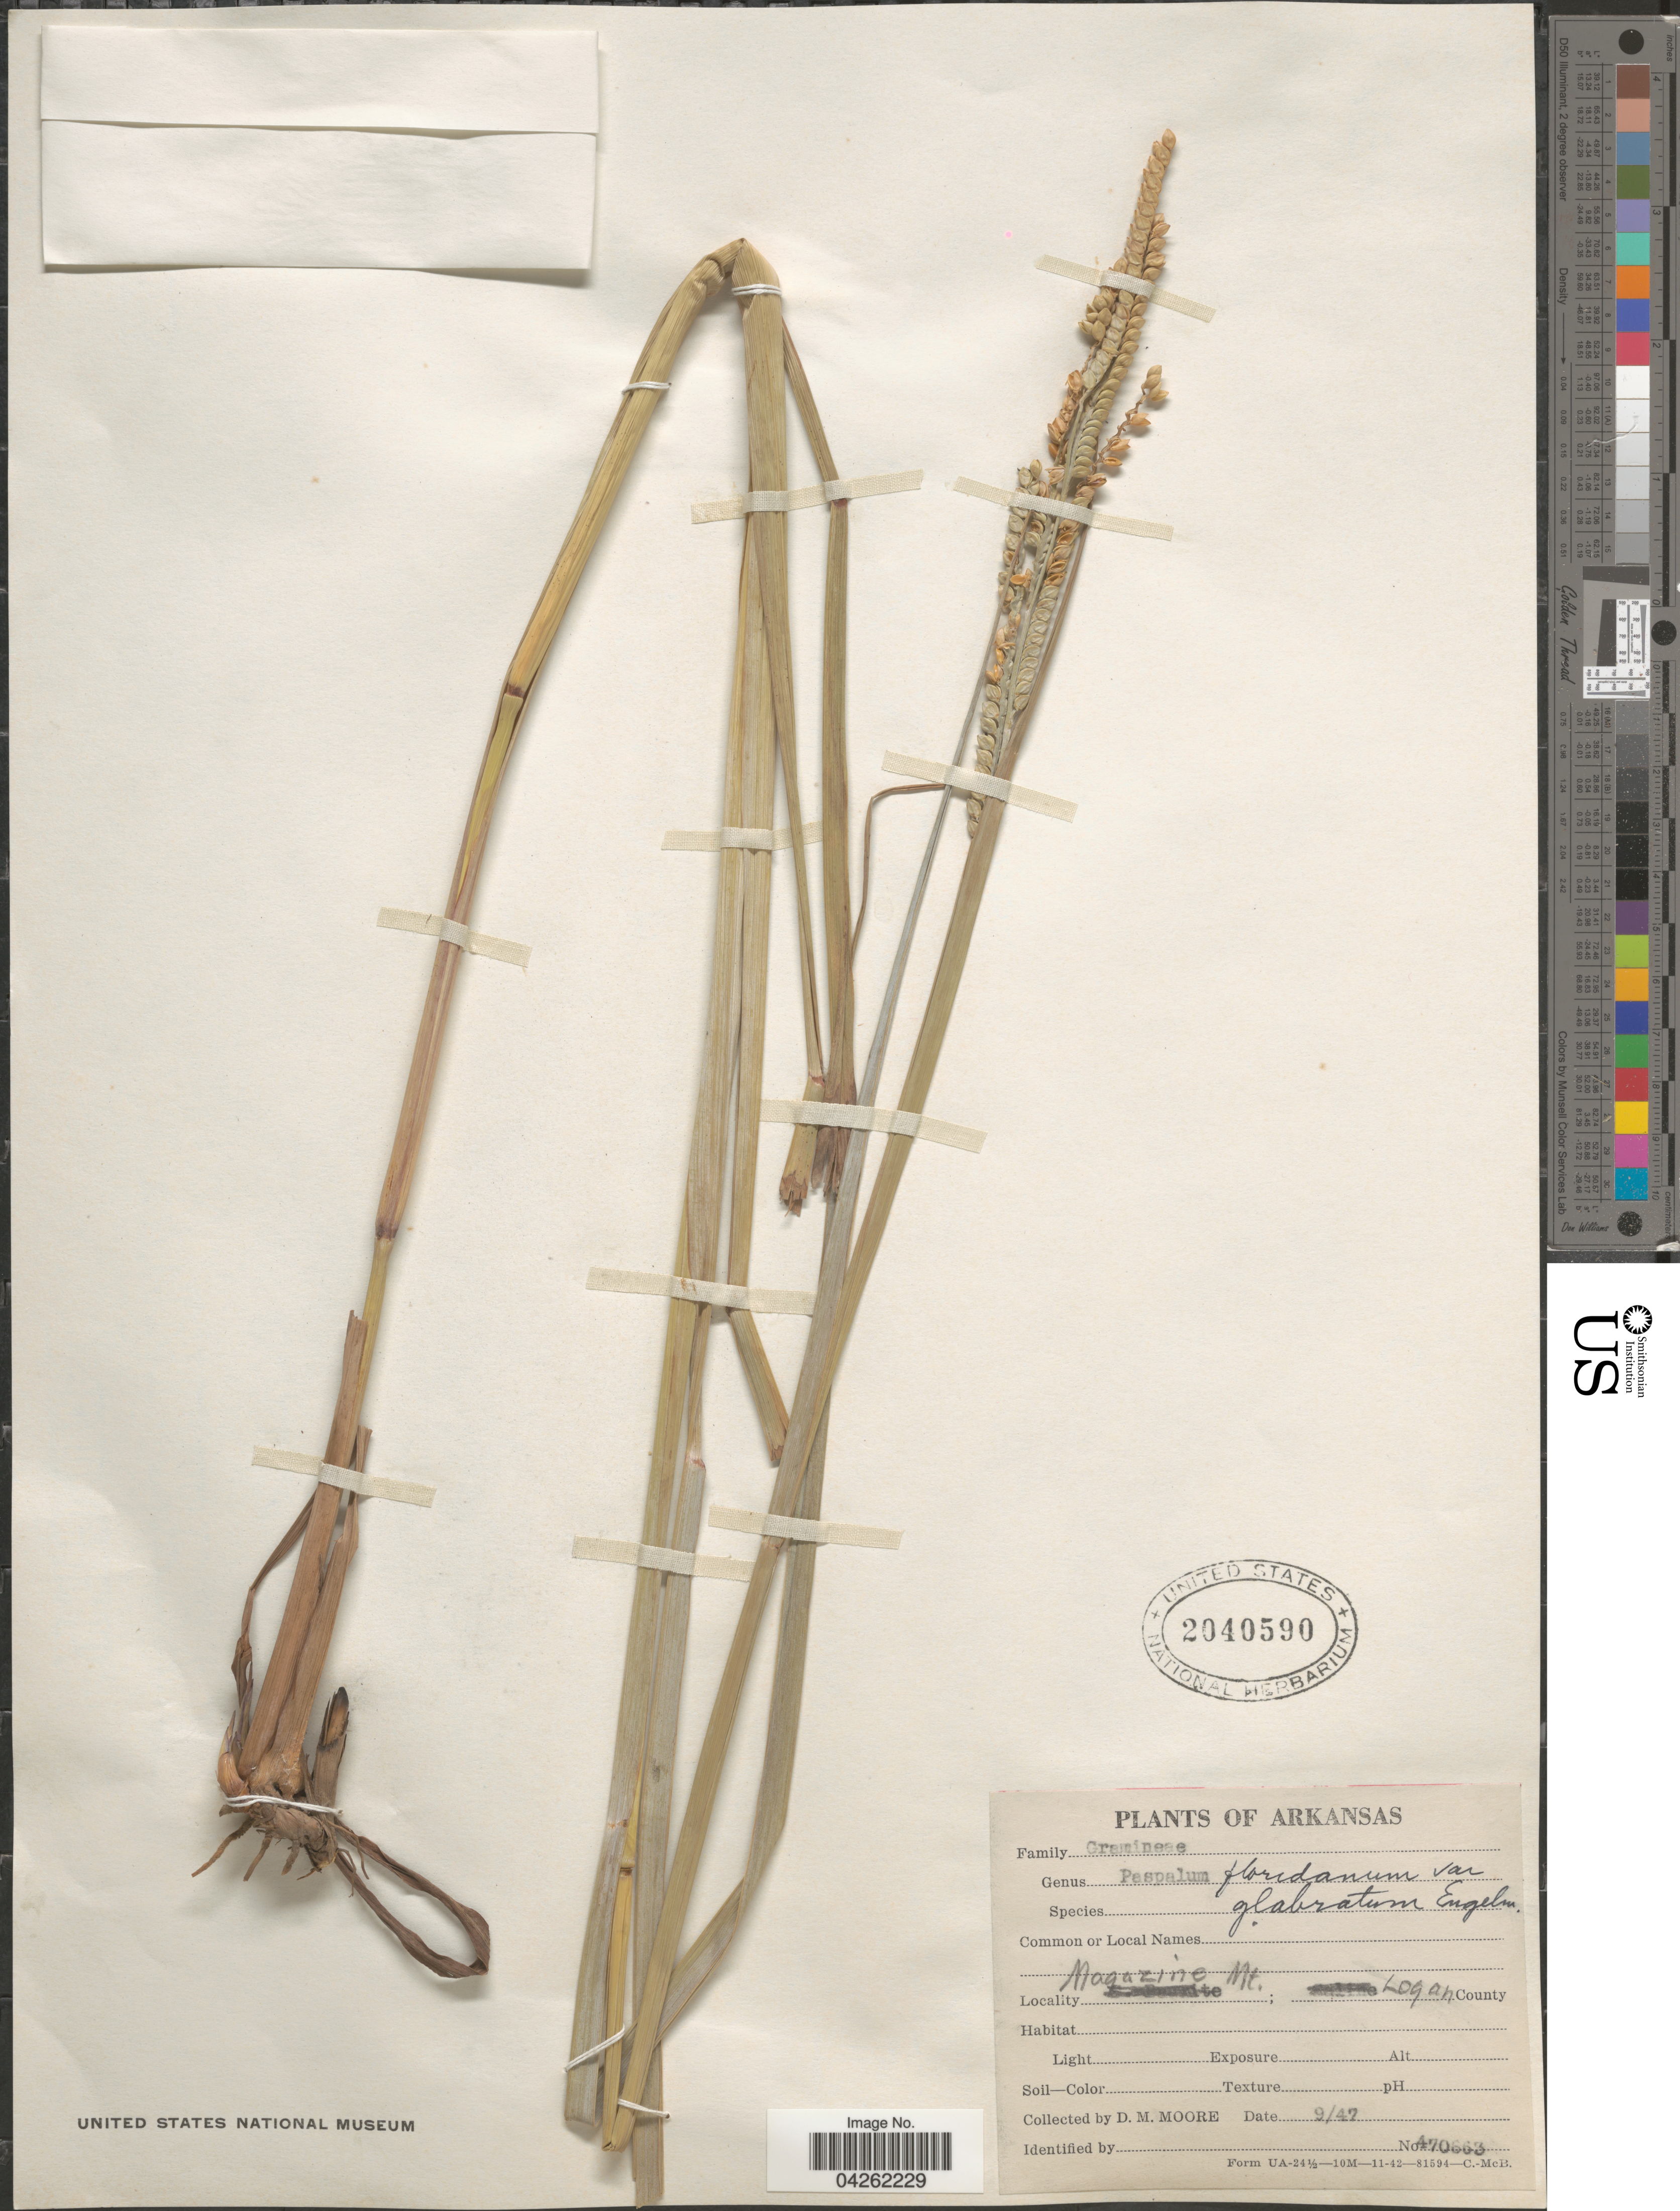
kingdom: Plantae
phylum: Tracheophyta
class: Liliopsida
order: Poales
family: Poaceae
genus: Paspalum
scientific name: Paspalum floridanum var. glabratum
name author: Engelm. ex Vasey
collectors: D. Moore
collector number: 470663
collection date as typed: Transcribed d/m/y: /9/47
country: United States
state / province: Arkansas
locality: Magazine Mt.; Logan County.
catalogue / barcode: US 2040590